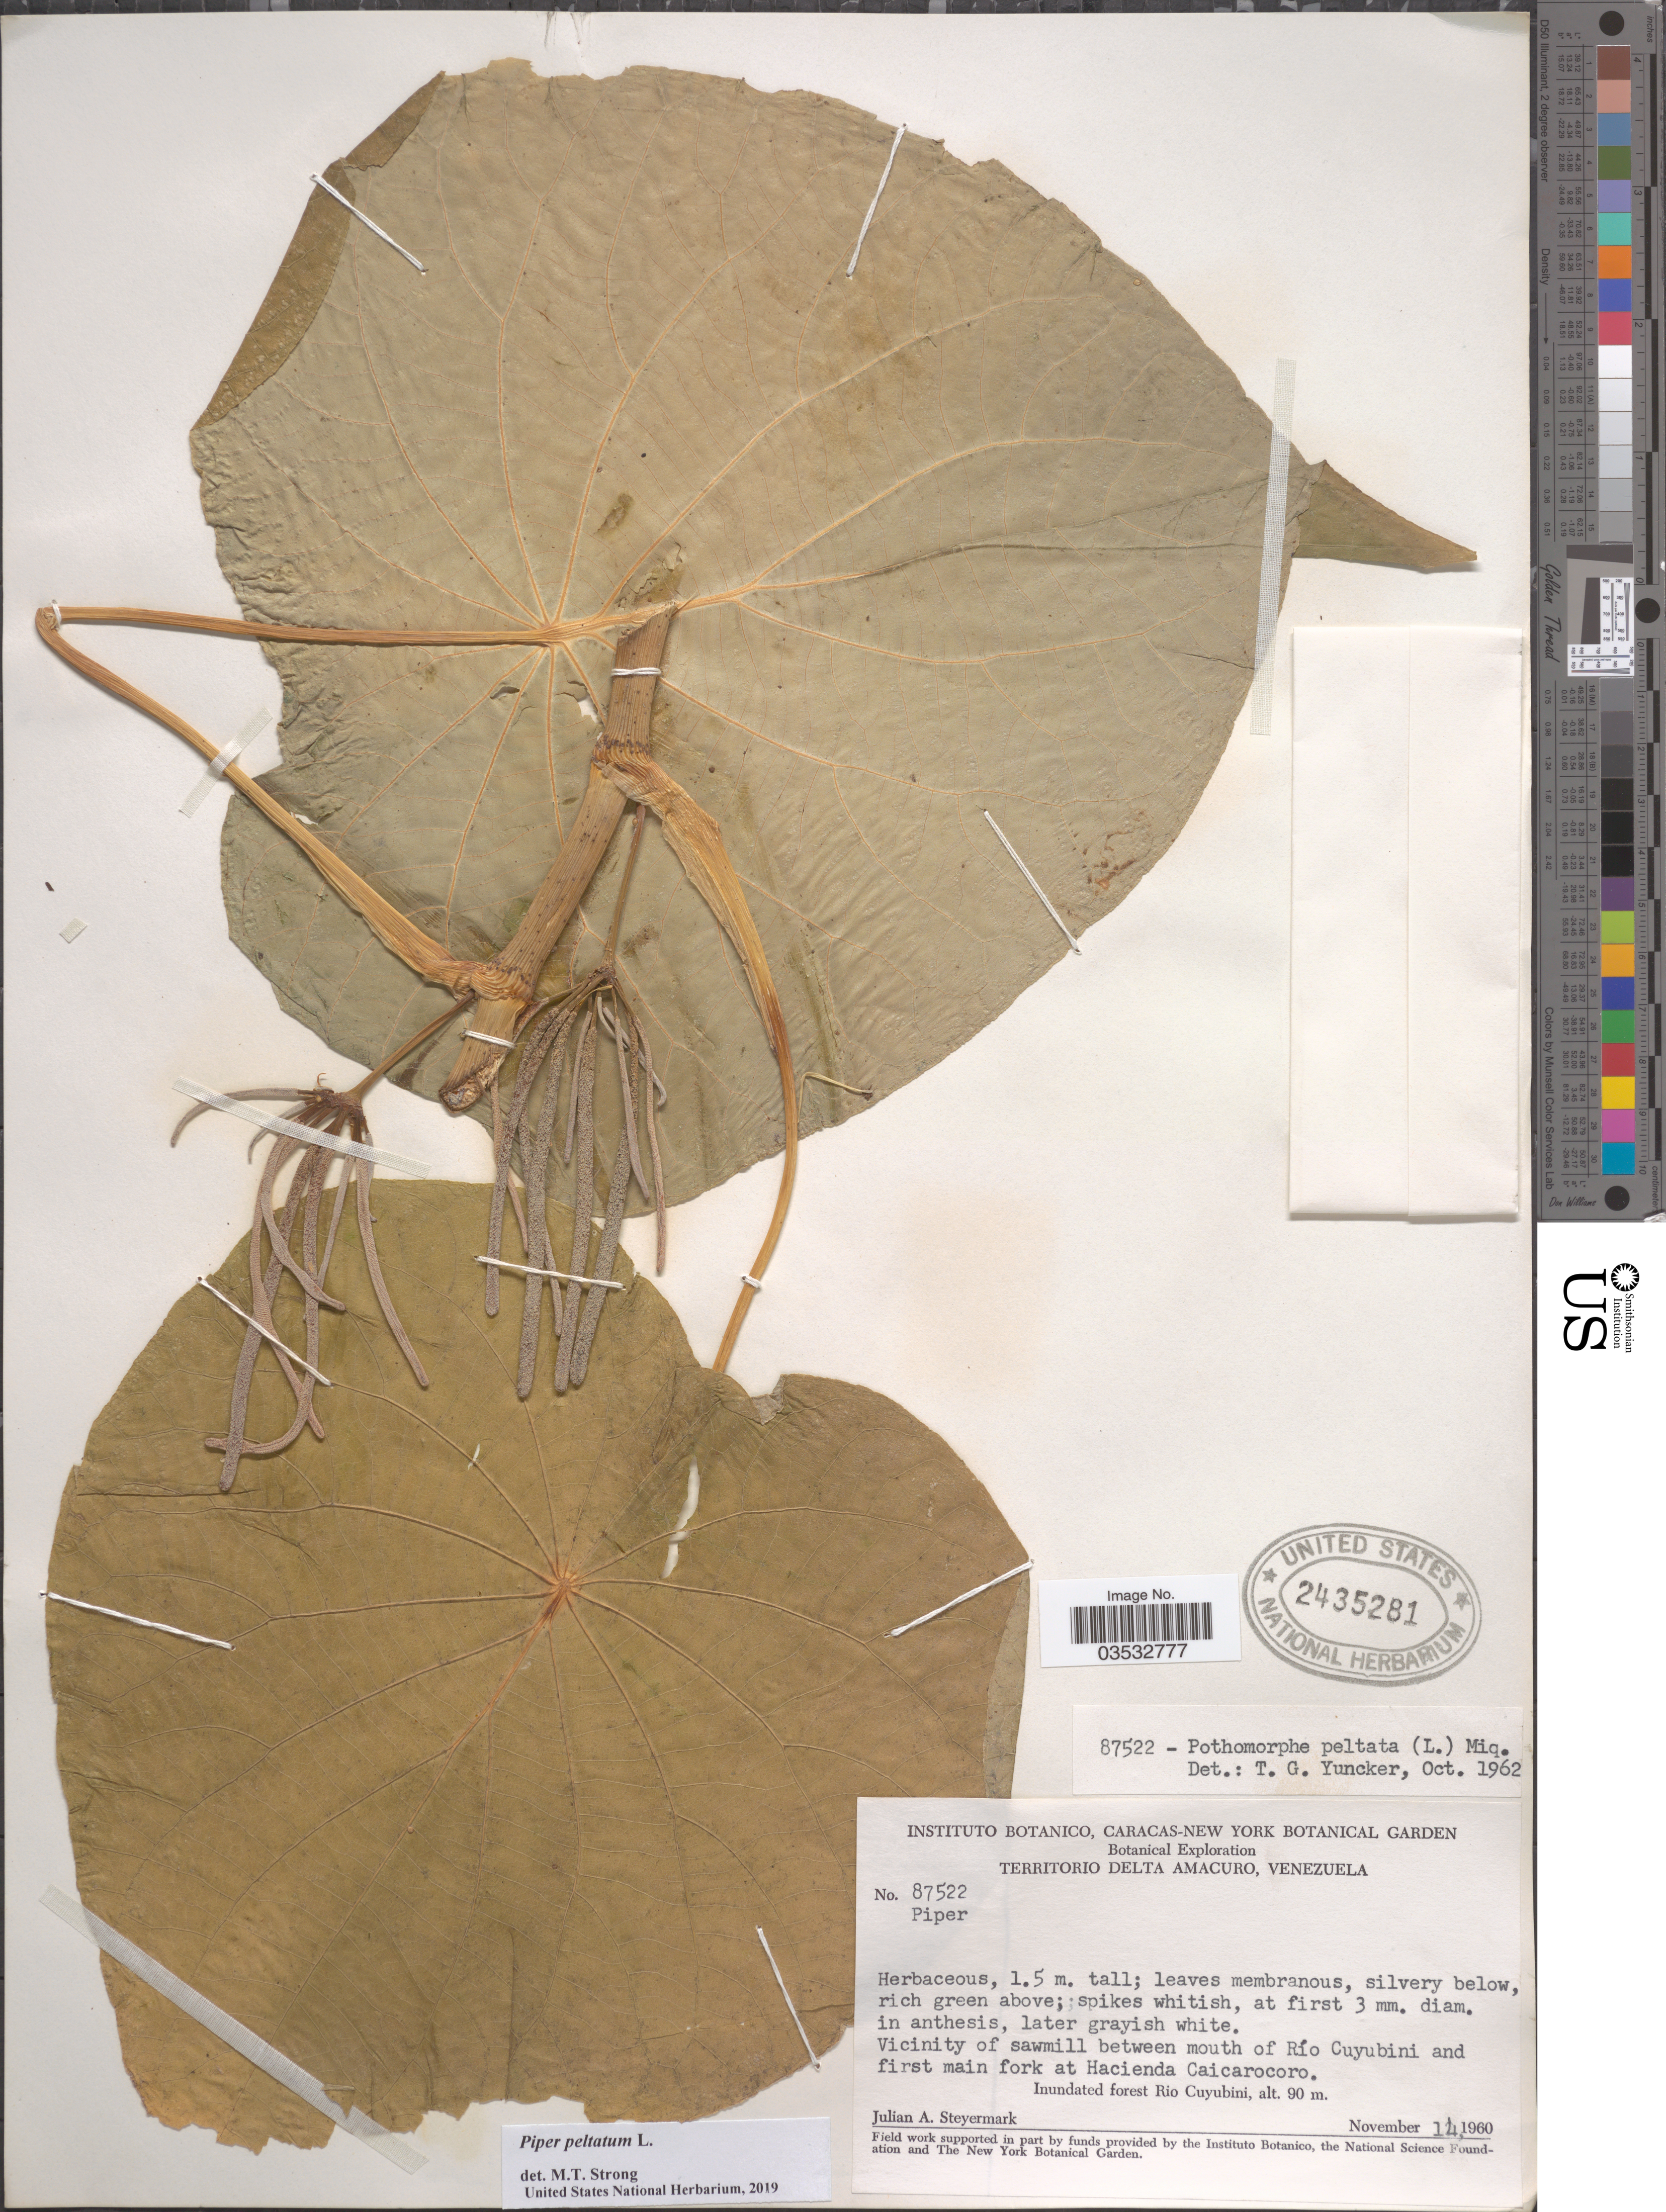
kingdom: Plantae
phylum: Tracheophyta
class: Magnoliopsida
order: Piperales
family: Piperaceae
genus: Piper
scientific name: Piper peltatum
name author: L.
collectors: J. Steyermark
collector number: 87522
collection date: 1960-11-14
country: Venezuela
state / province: Delta Amacuro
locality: Vicinity of sawmill between mouth of Río Cuyubini and first main fork at Hacienda Caicarocoro. Inundated forest Rio Cuyubini.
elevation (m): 90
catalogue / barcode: US 2435281